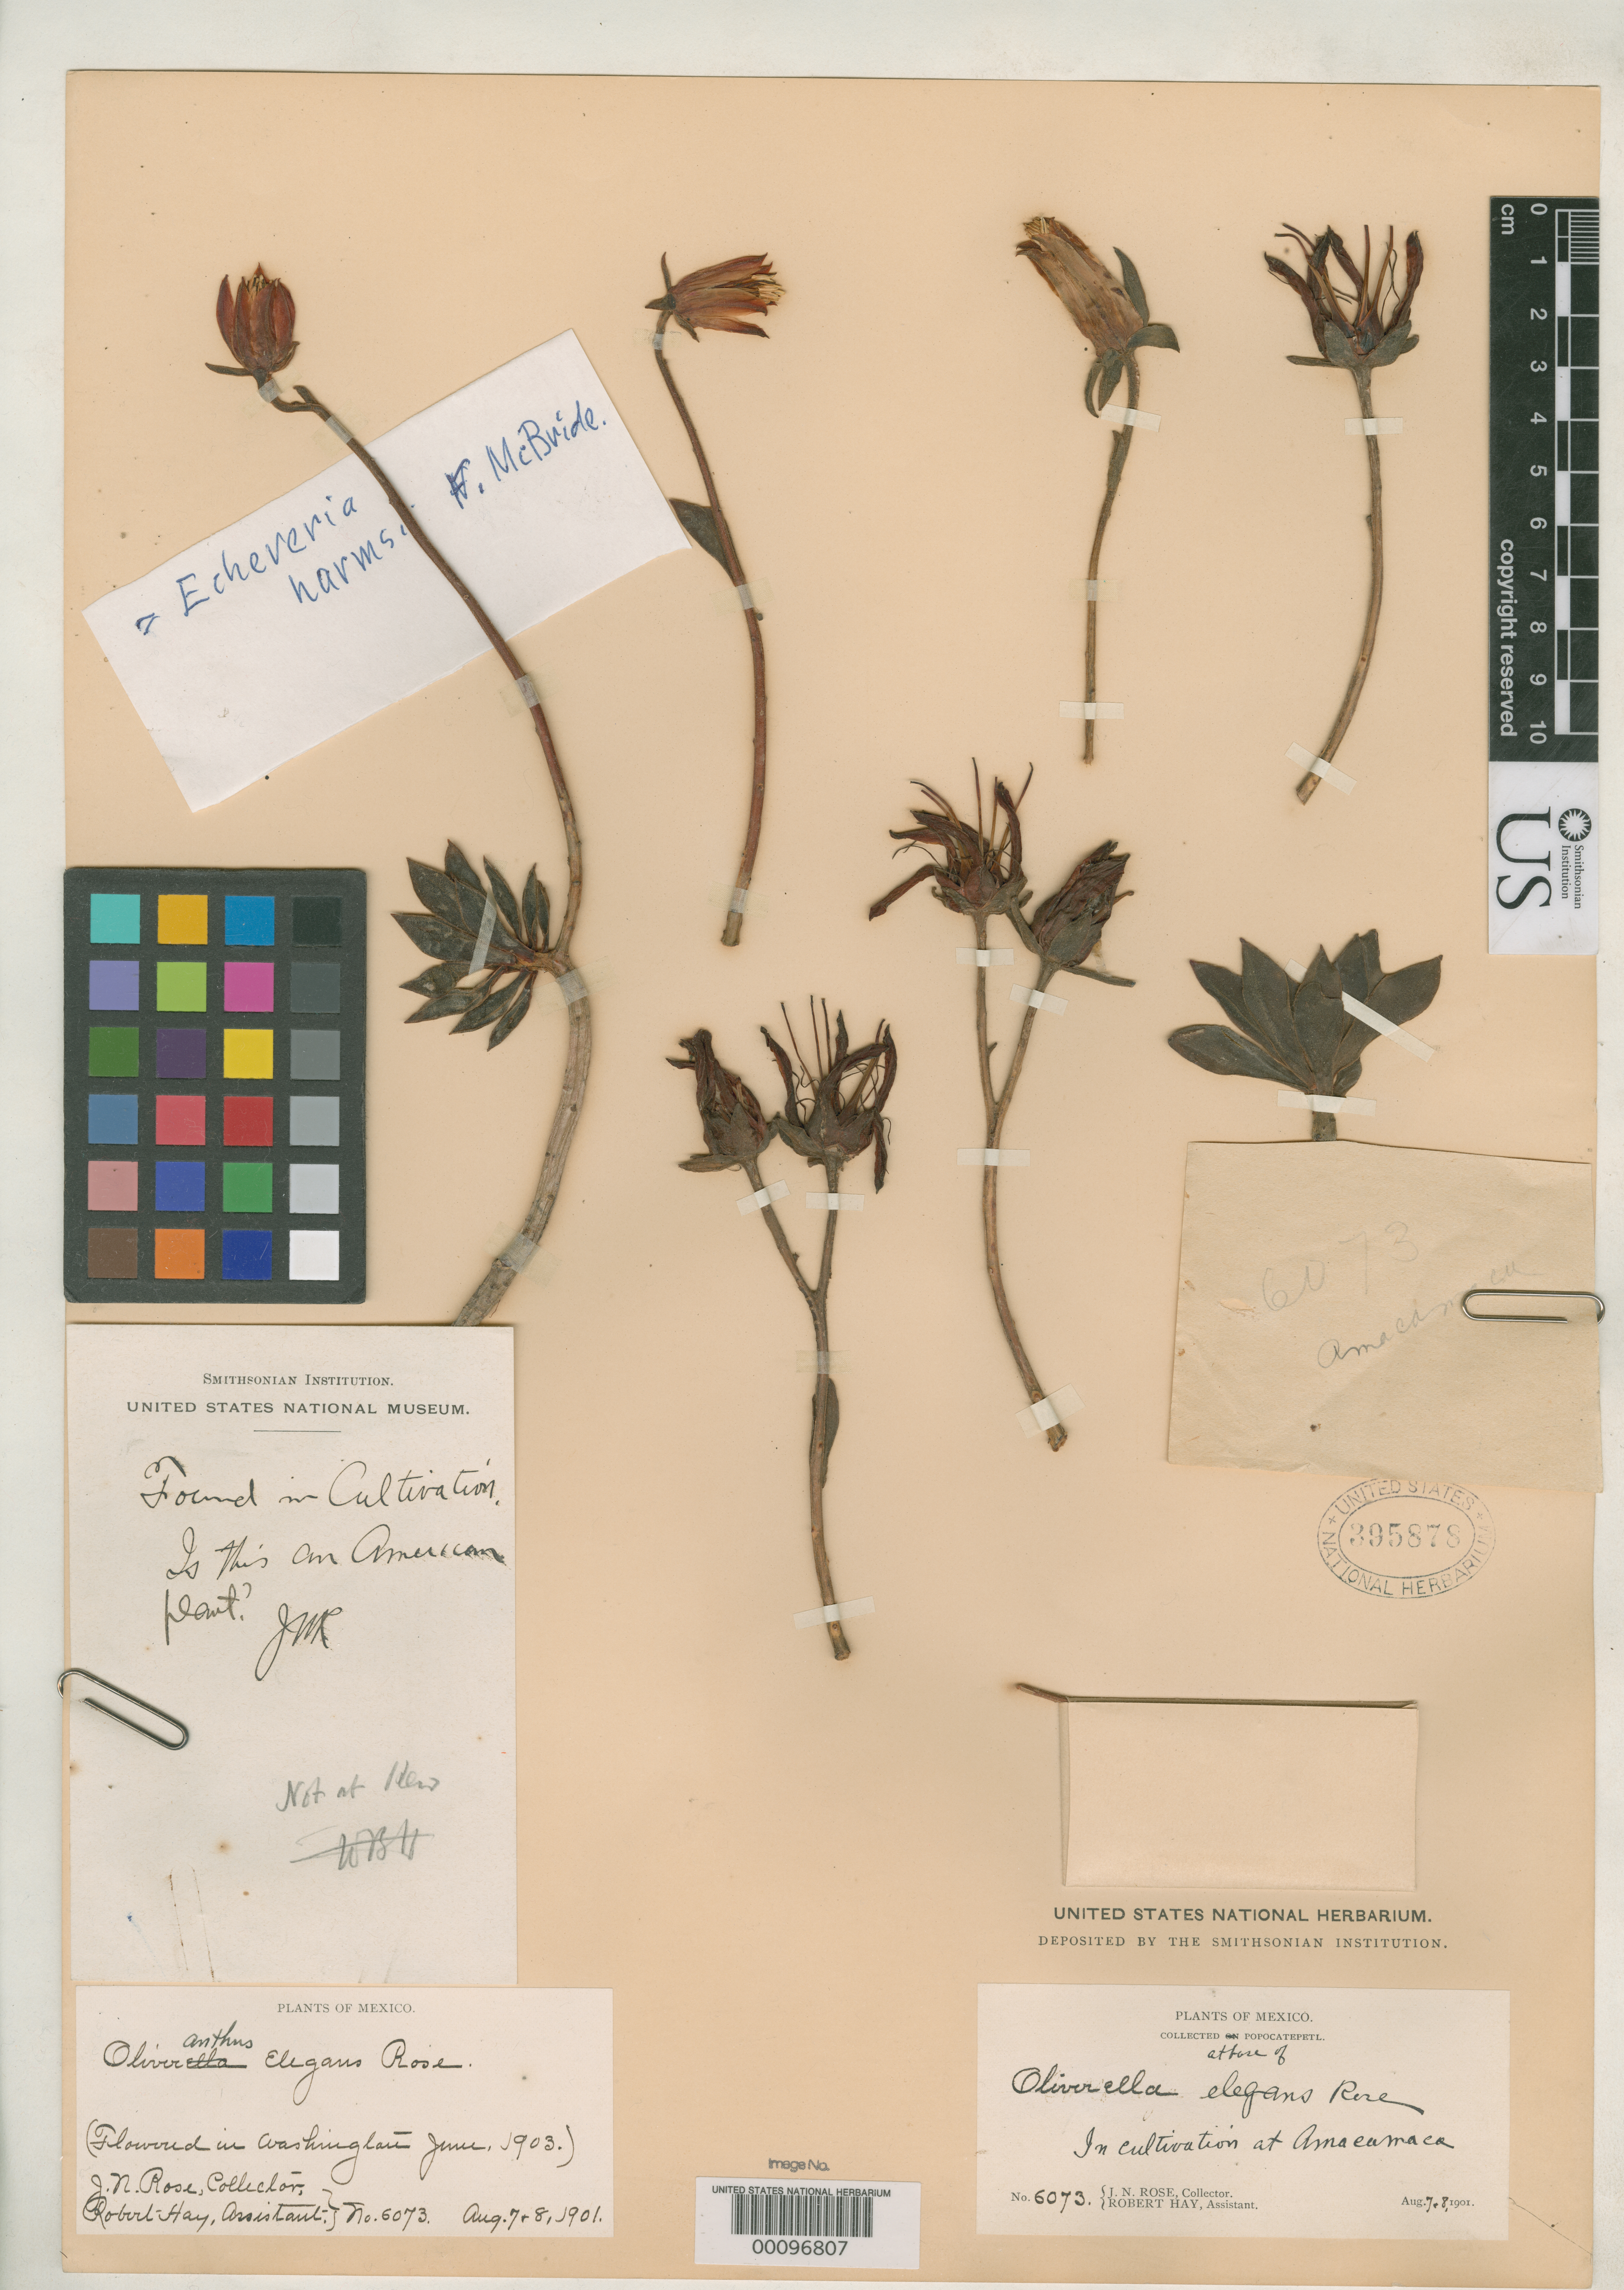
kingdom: Plantae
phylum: Tracheophyta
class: Magnoliopsida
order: Saxifragales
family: Crassulaceae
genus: Oliverella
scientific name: Oliverella elegans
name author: Rose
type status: Holotype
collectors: J. N. Rose & R. H. Hay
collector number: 6073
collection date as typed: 07 Aug 1901 to 08 Aug 1901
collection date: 1901-08-07/1901-08-08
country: Mexico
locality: Amacamaca, near city of Mexico.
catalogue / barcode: US 395878